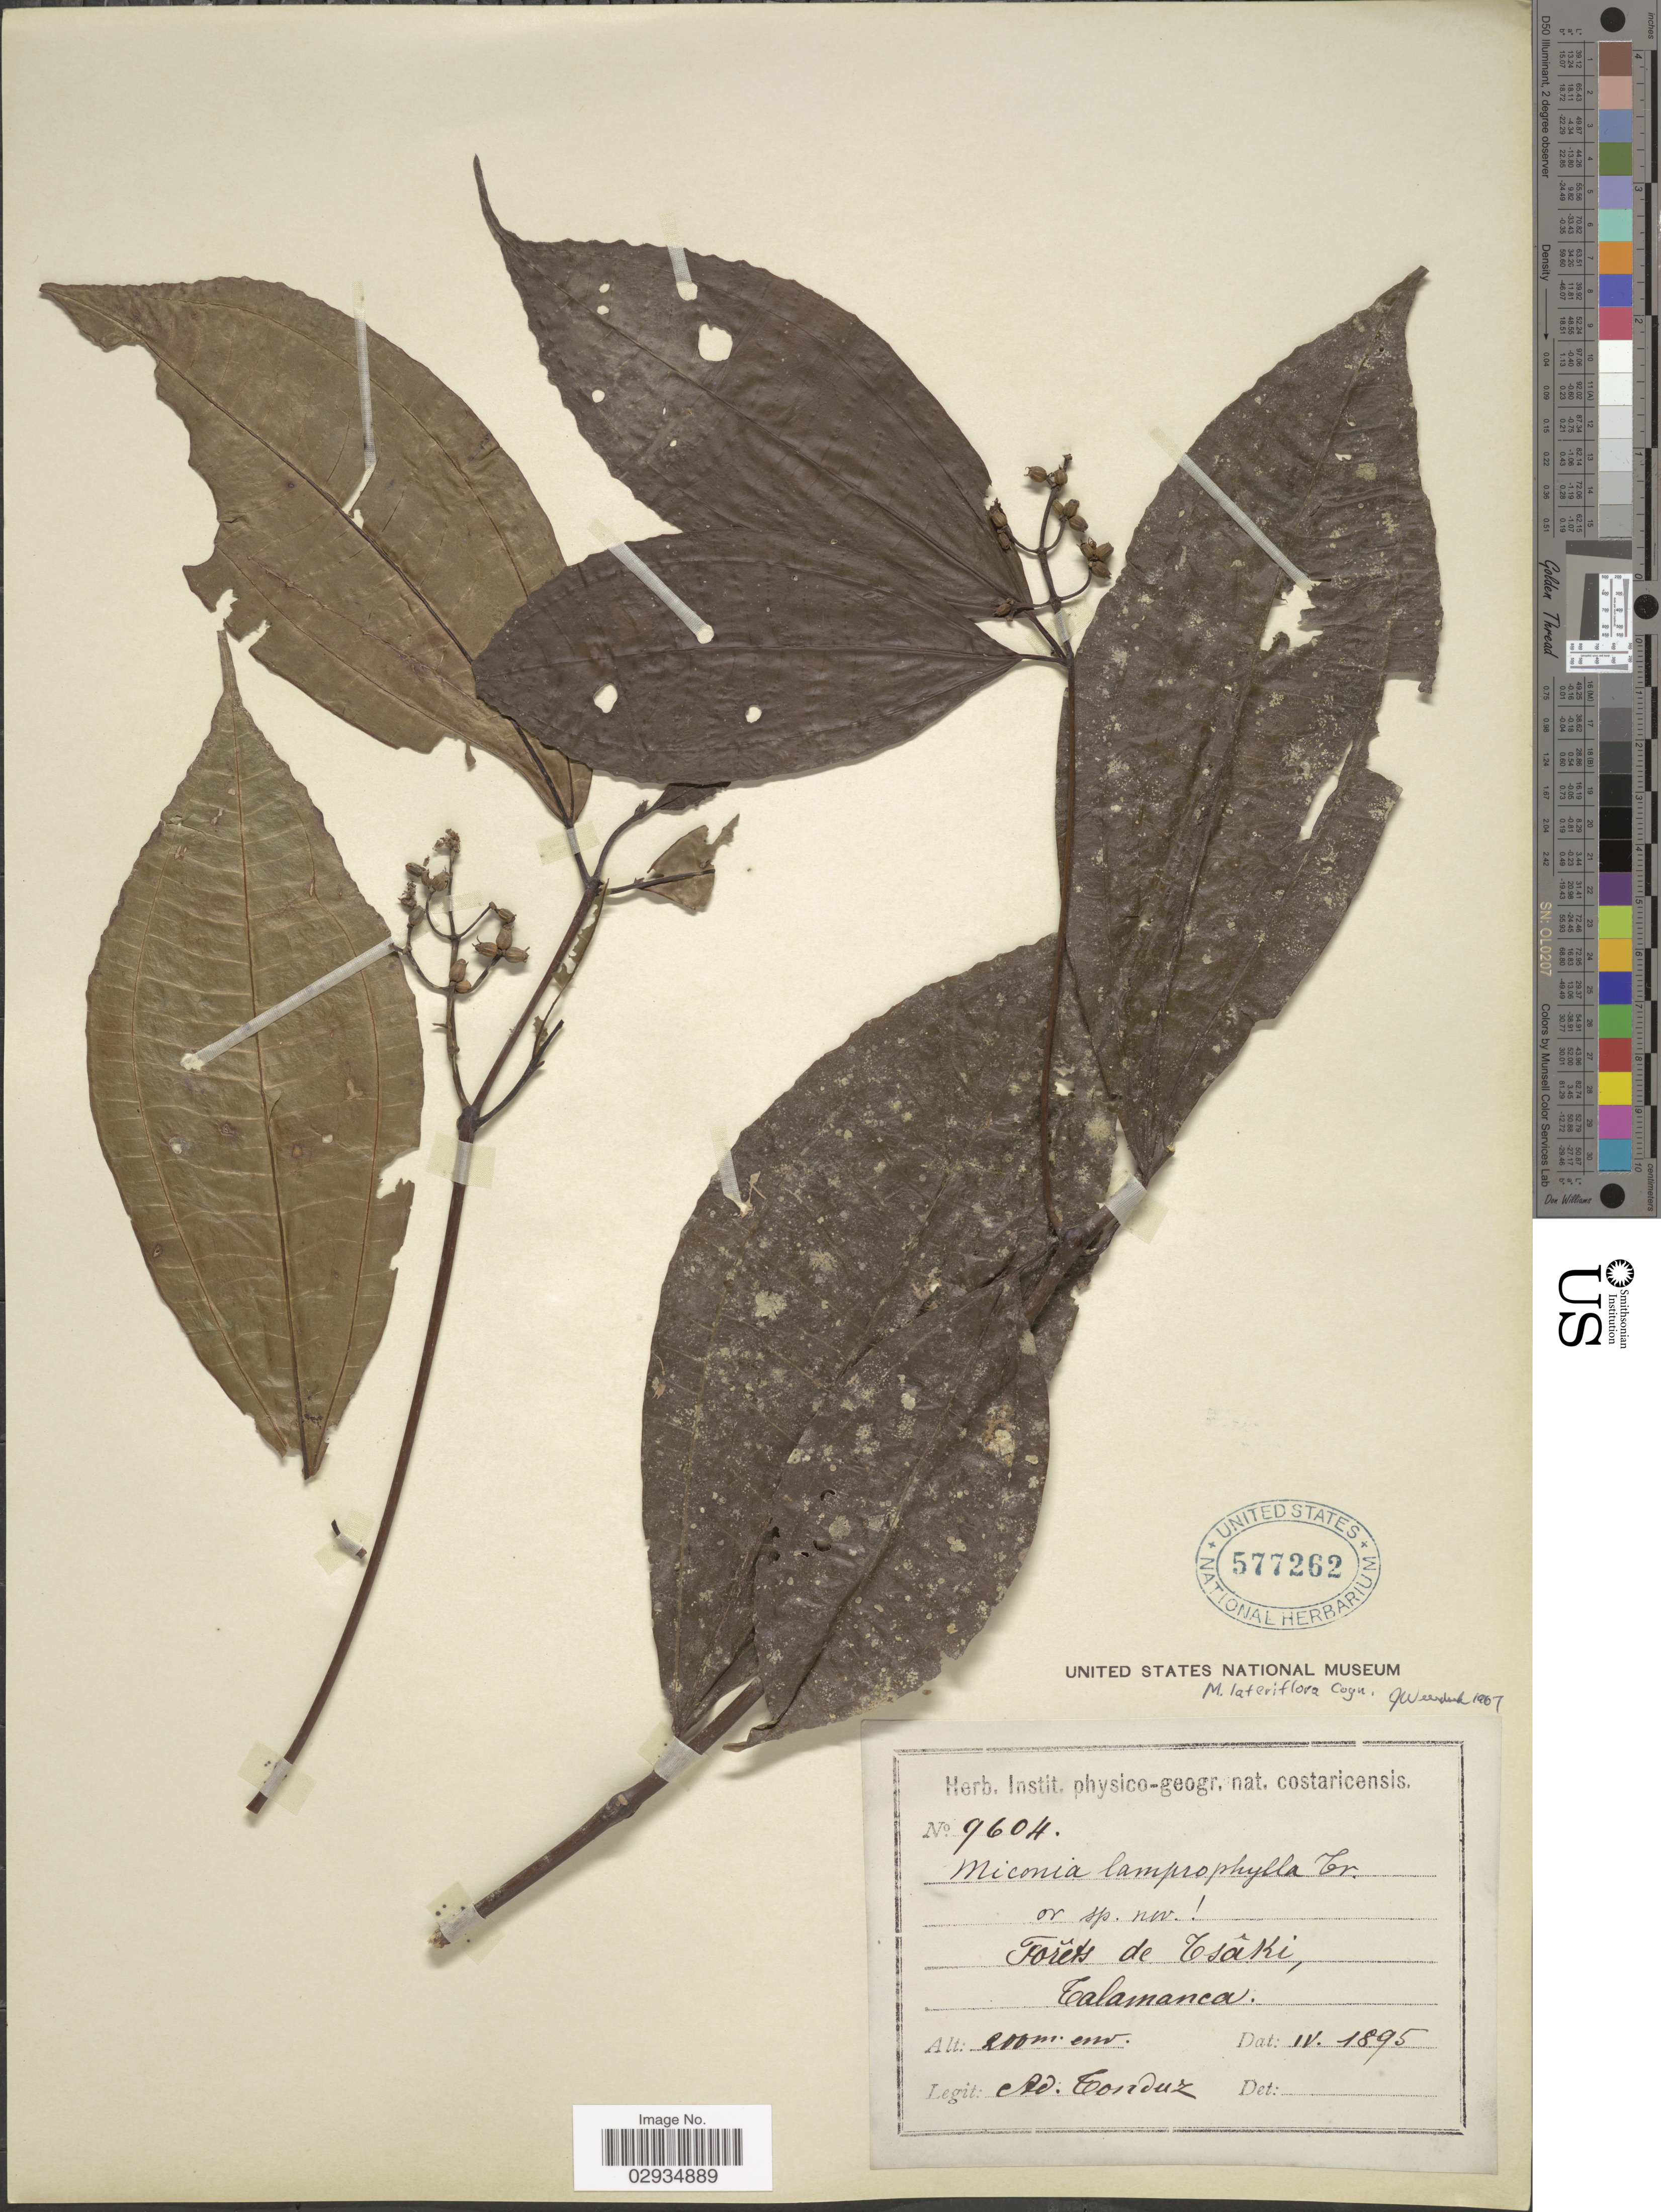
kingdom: Plantae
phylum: Tracheophyta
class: Magnoliopsida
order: Myrtales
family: Melastomataceae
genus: Miconia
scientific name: Miconia lateriflora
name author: Cogn.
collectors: A. Tonduz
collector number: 9604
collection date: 1895-04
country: Costa Rica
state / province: Limón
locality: Forêts de Tsâki, Talamanca.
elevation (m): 200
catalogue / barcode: US 577262